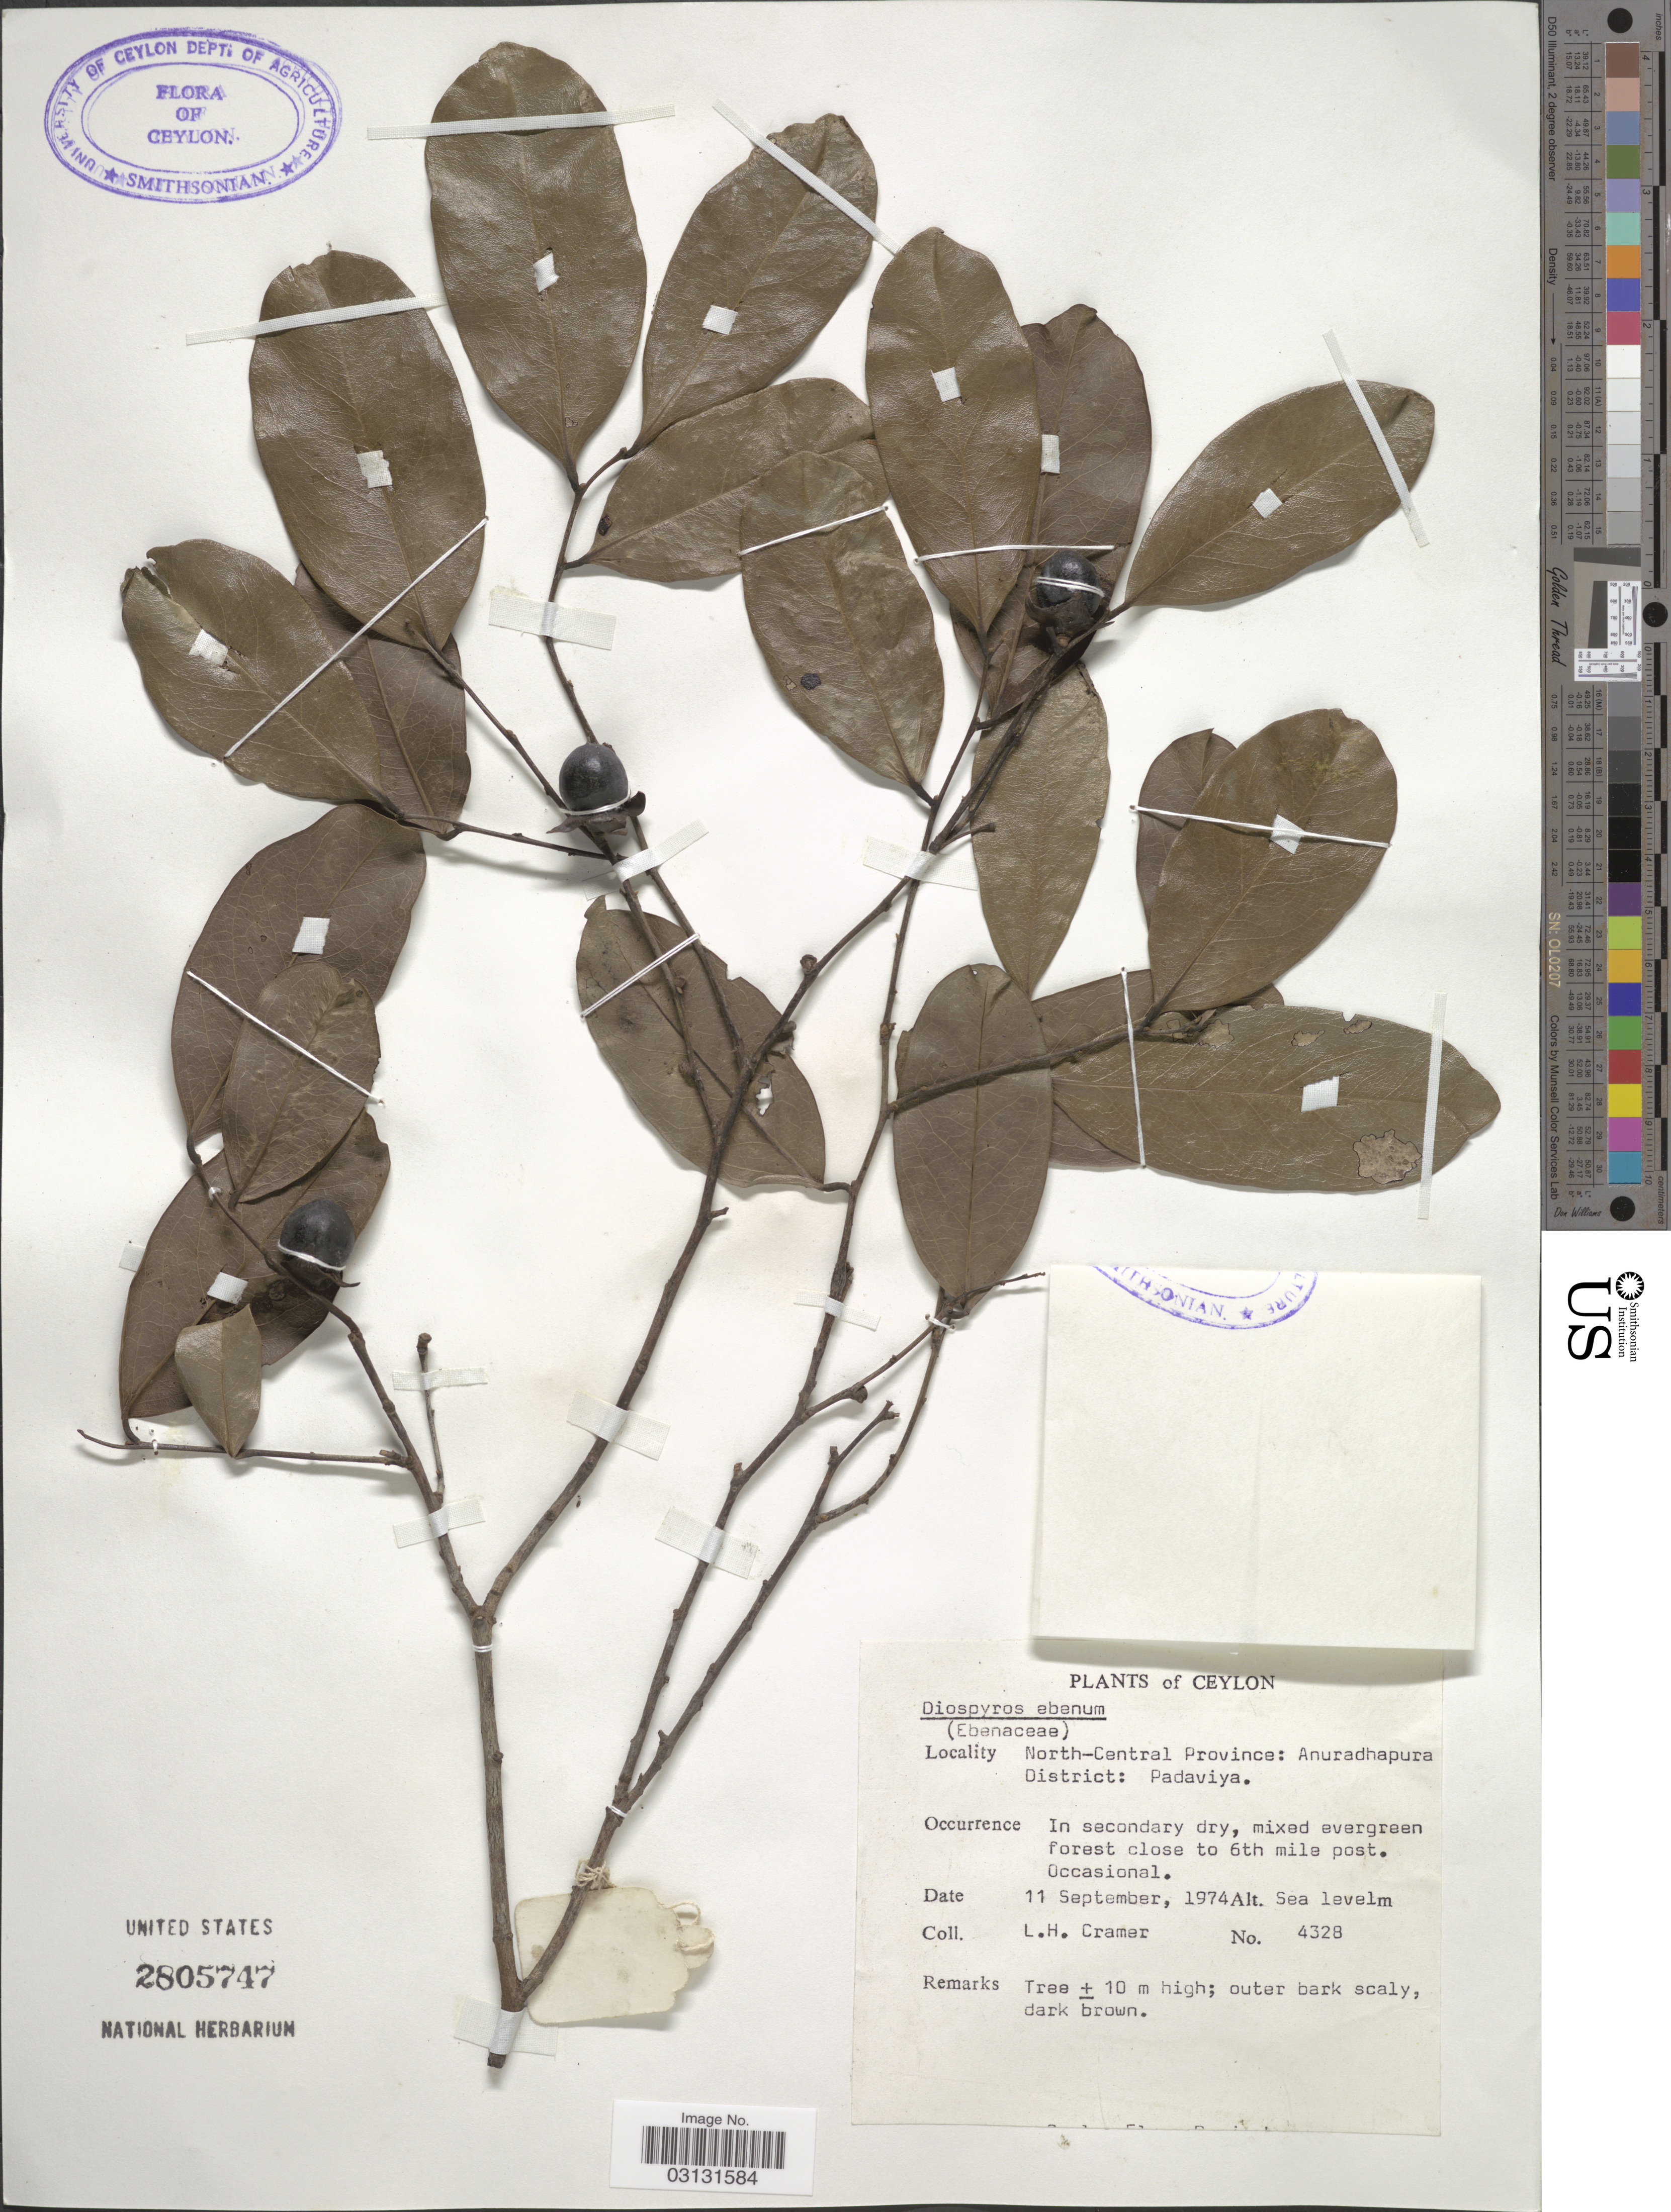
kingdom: Plantae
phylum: Tracheophyta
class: Magnoliopsida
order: Ericales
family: Ebenaceae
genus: Diospyros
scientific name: Diospyros ebenum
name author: J. Koenig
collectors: L. H. Cramer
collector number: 4328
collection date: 1974-09-11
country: Sri Lanka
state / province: North Central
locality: Ceylon. Anuradhapura District: Padaviya.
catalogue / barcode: US 2805747